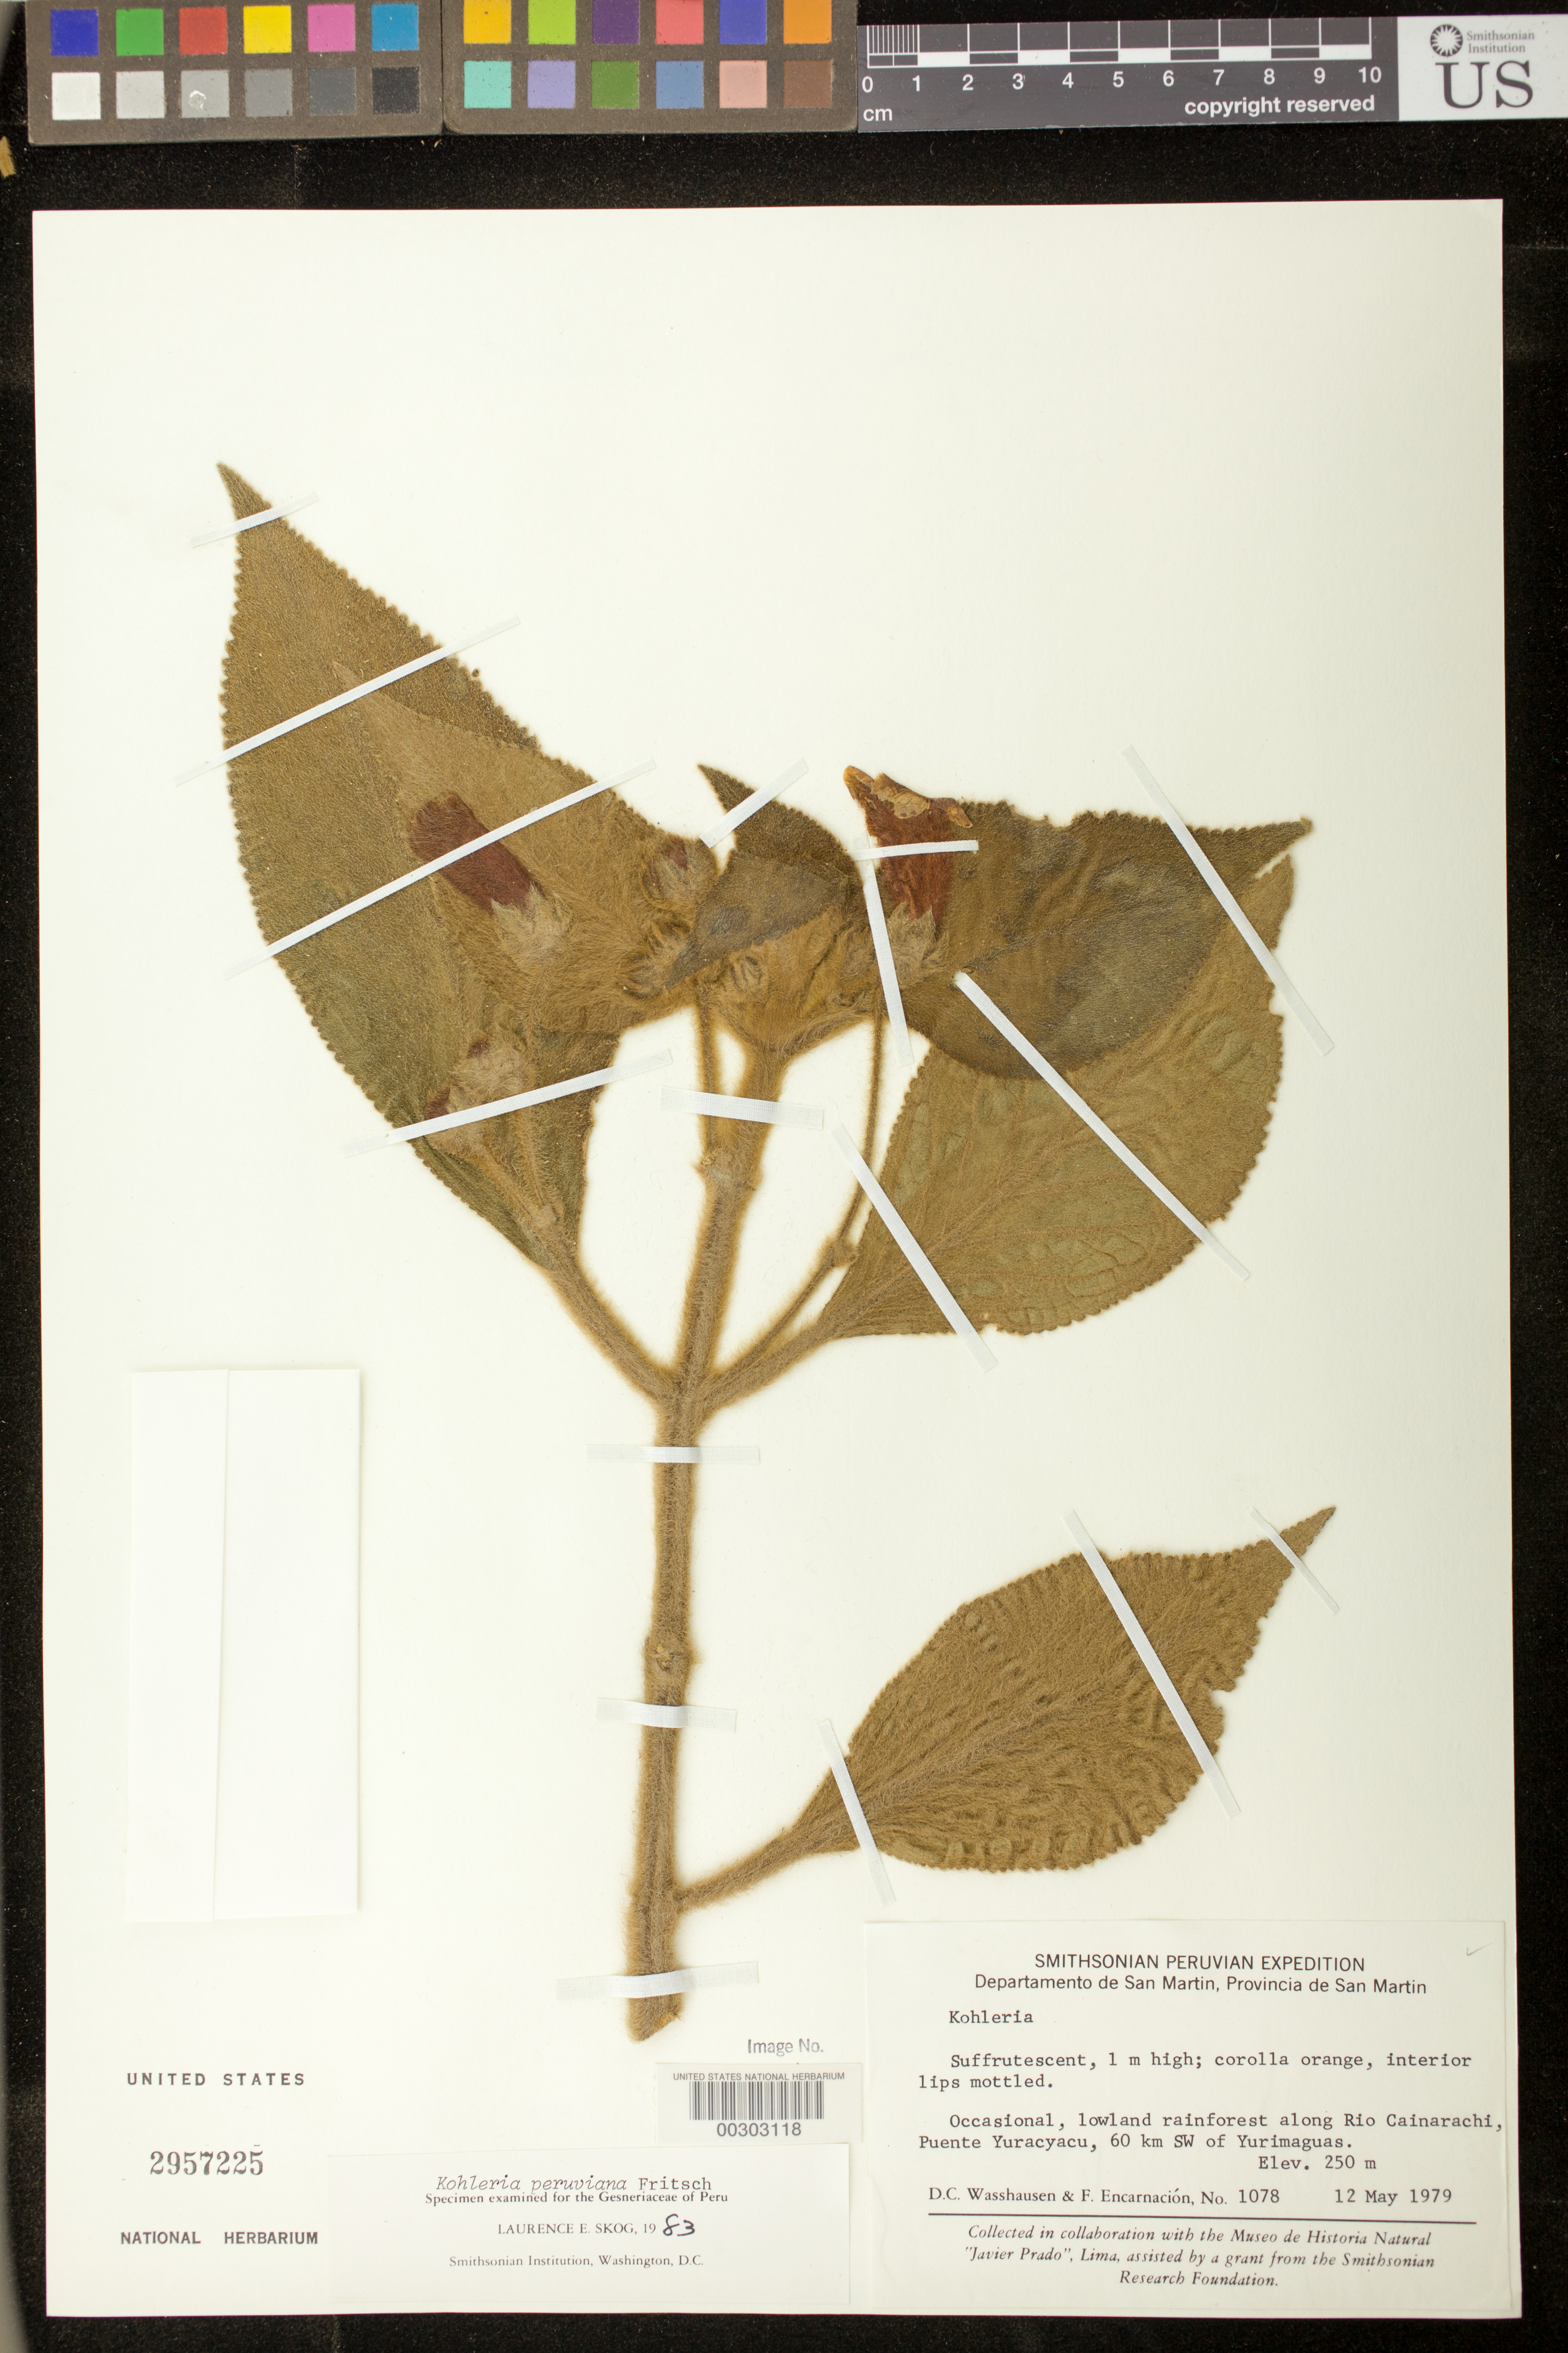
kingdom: Plantae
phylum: Tracheophyta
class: Magnoliopsida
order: Lamiales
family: Gesneriaceae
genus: Kohleria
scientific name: Kohleria peruviana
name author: Fritsch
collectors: D. C. Wasshausen & F. Encarnación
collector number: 1078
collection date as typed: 12 May 1979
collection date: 1979-05-12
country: Peru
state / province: San Martín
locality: Prov. San Martín; along Rio Cainarachi, Puente Yuracyacu, 60 km SW of Yurimaguas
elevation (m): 250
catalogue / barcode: US 2957225